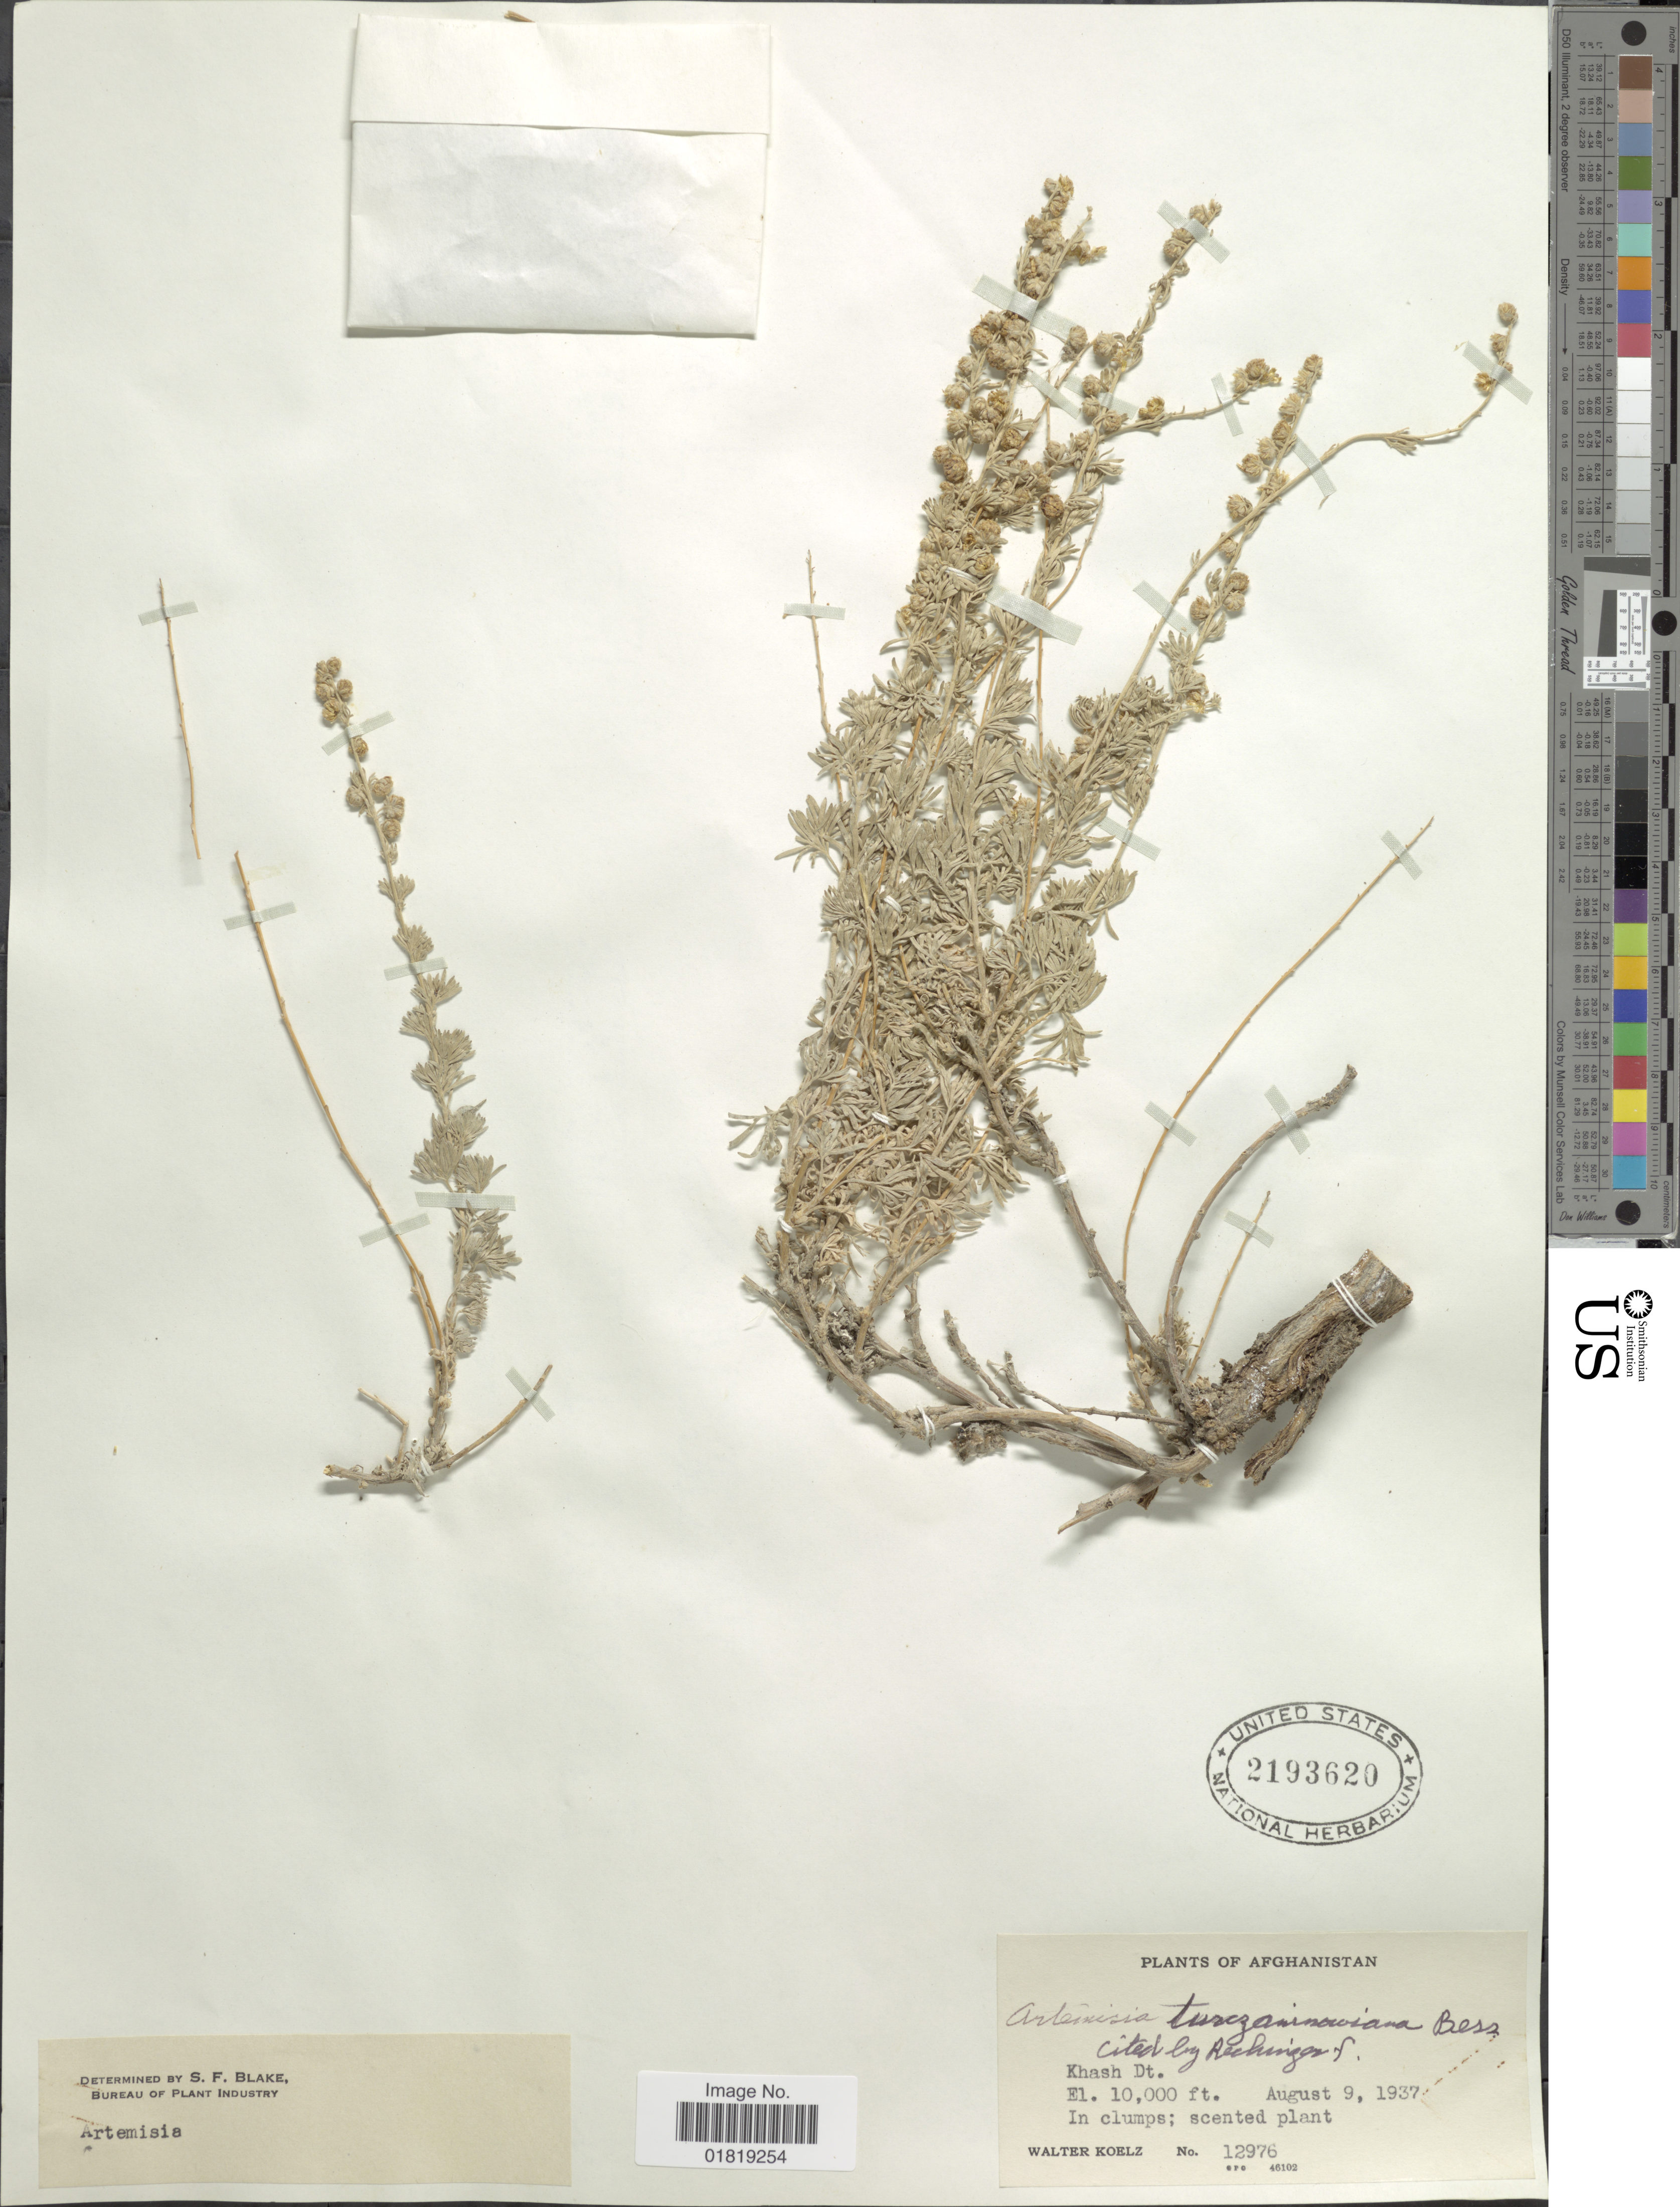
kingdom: Plantae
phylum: Tracheophyta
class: Magnoliopsida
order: Asterales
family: Asteraceae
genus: Artemisia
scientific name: Artemisia turczaninowiana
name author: Besser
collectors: W. N. Koelz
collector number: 12976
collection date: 1937-08-09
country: Afghanistan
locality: Khash Dt.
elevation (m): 3048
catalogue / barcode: US 2193620